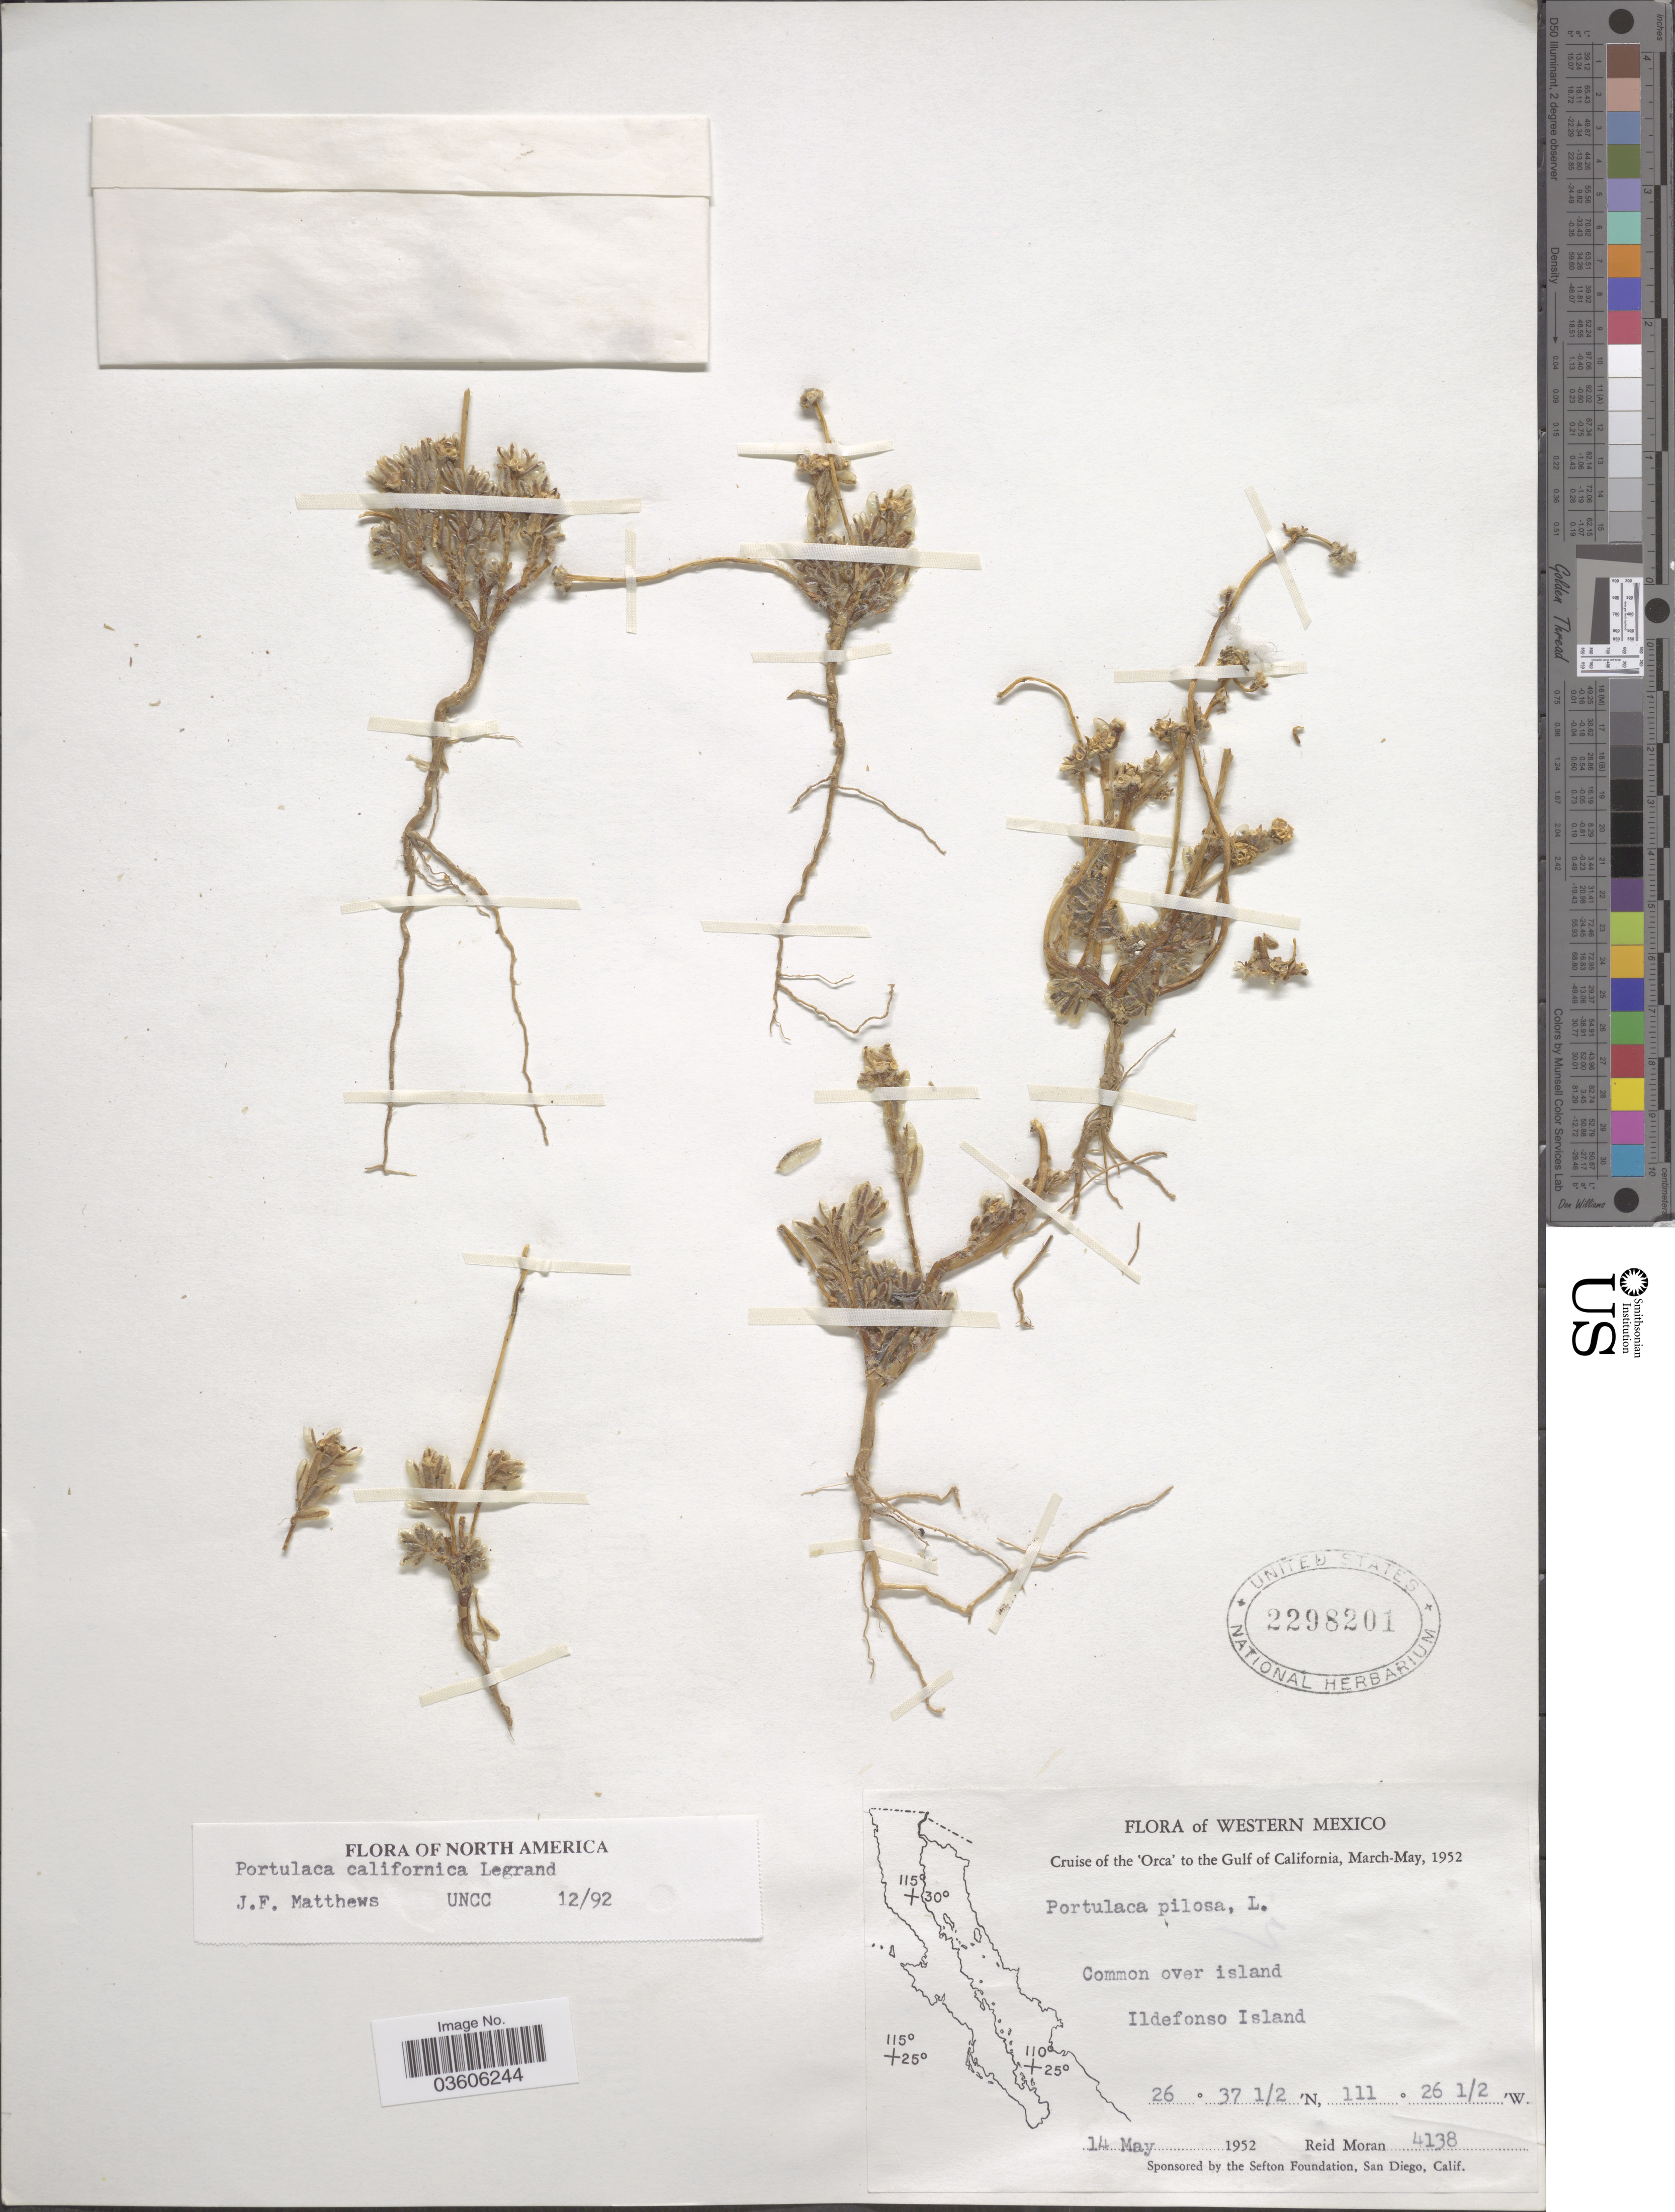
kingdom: Plantae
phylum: Tracheophyta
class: Magnoliopsida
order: Caryophyllales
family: Portulacaceae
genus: Portulaca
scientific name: Portulaca californica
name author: D. Legrand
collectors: R. V. Moran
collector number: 4138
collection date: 1952-05-14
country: Mexico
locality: Western Mexico. Gulf of California. Ildefonso Island.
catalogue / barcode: US 2298201